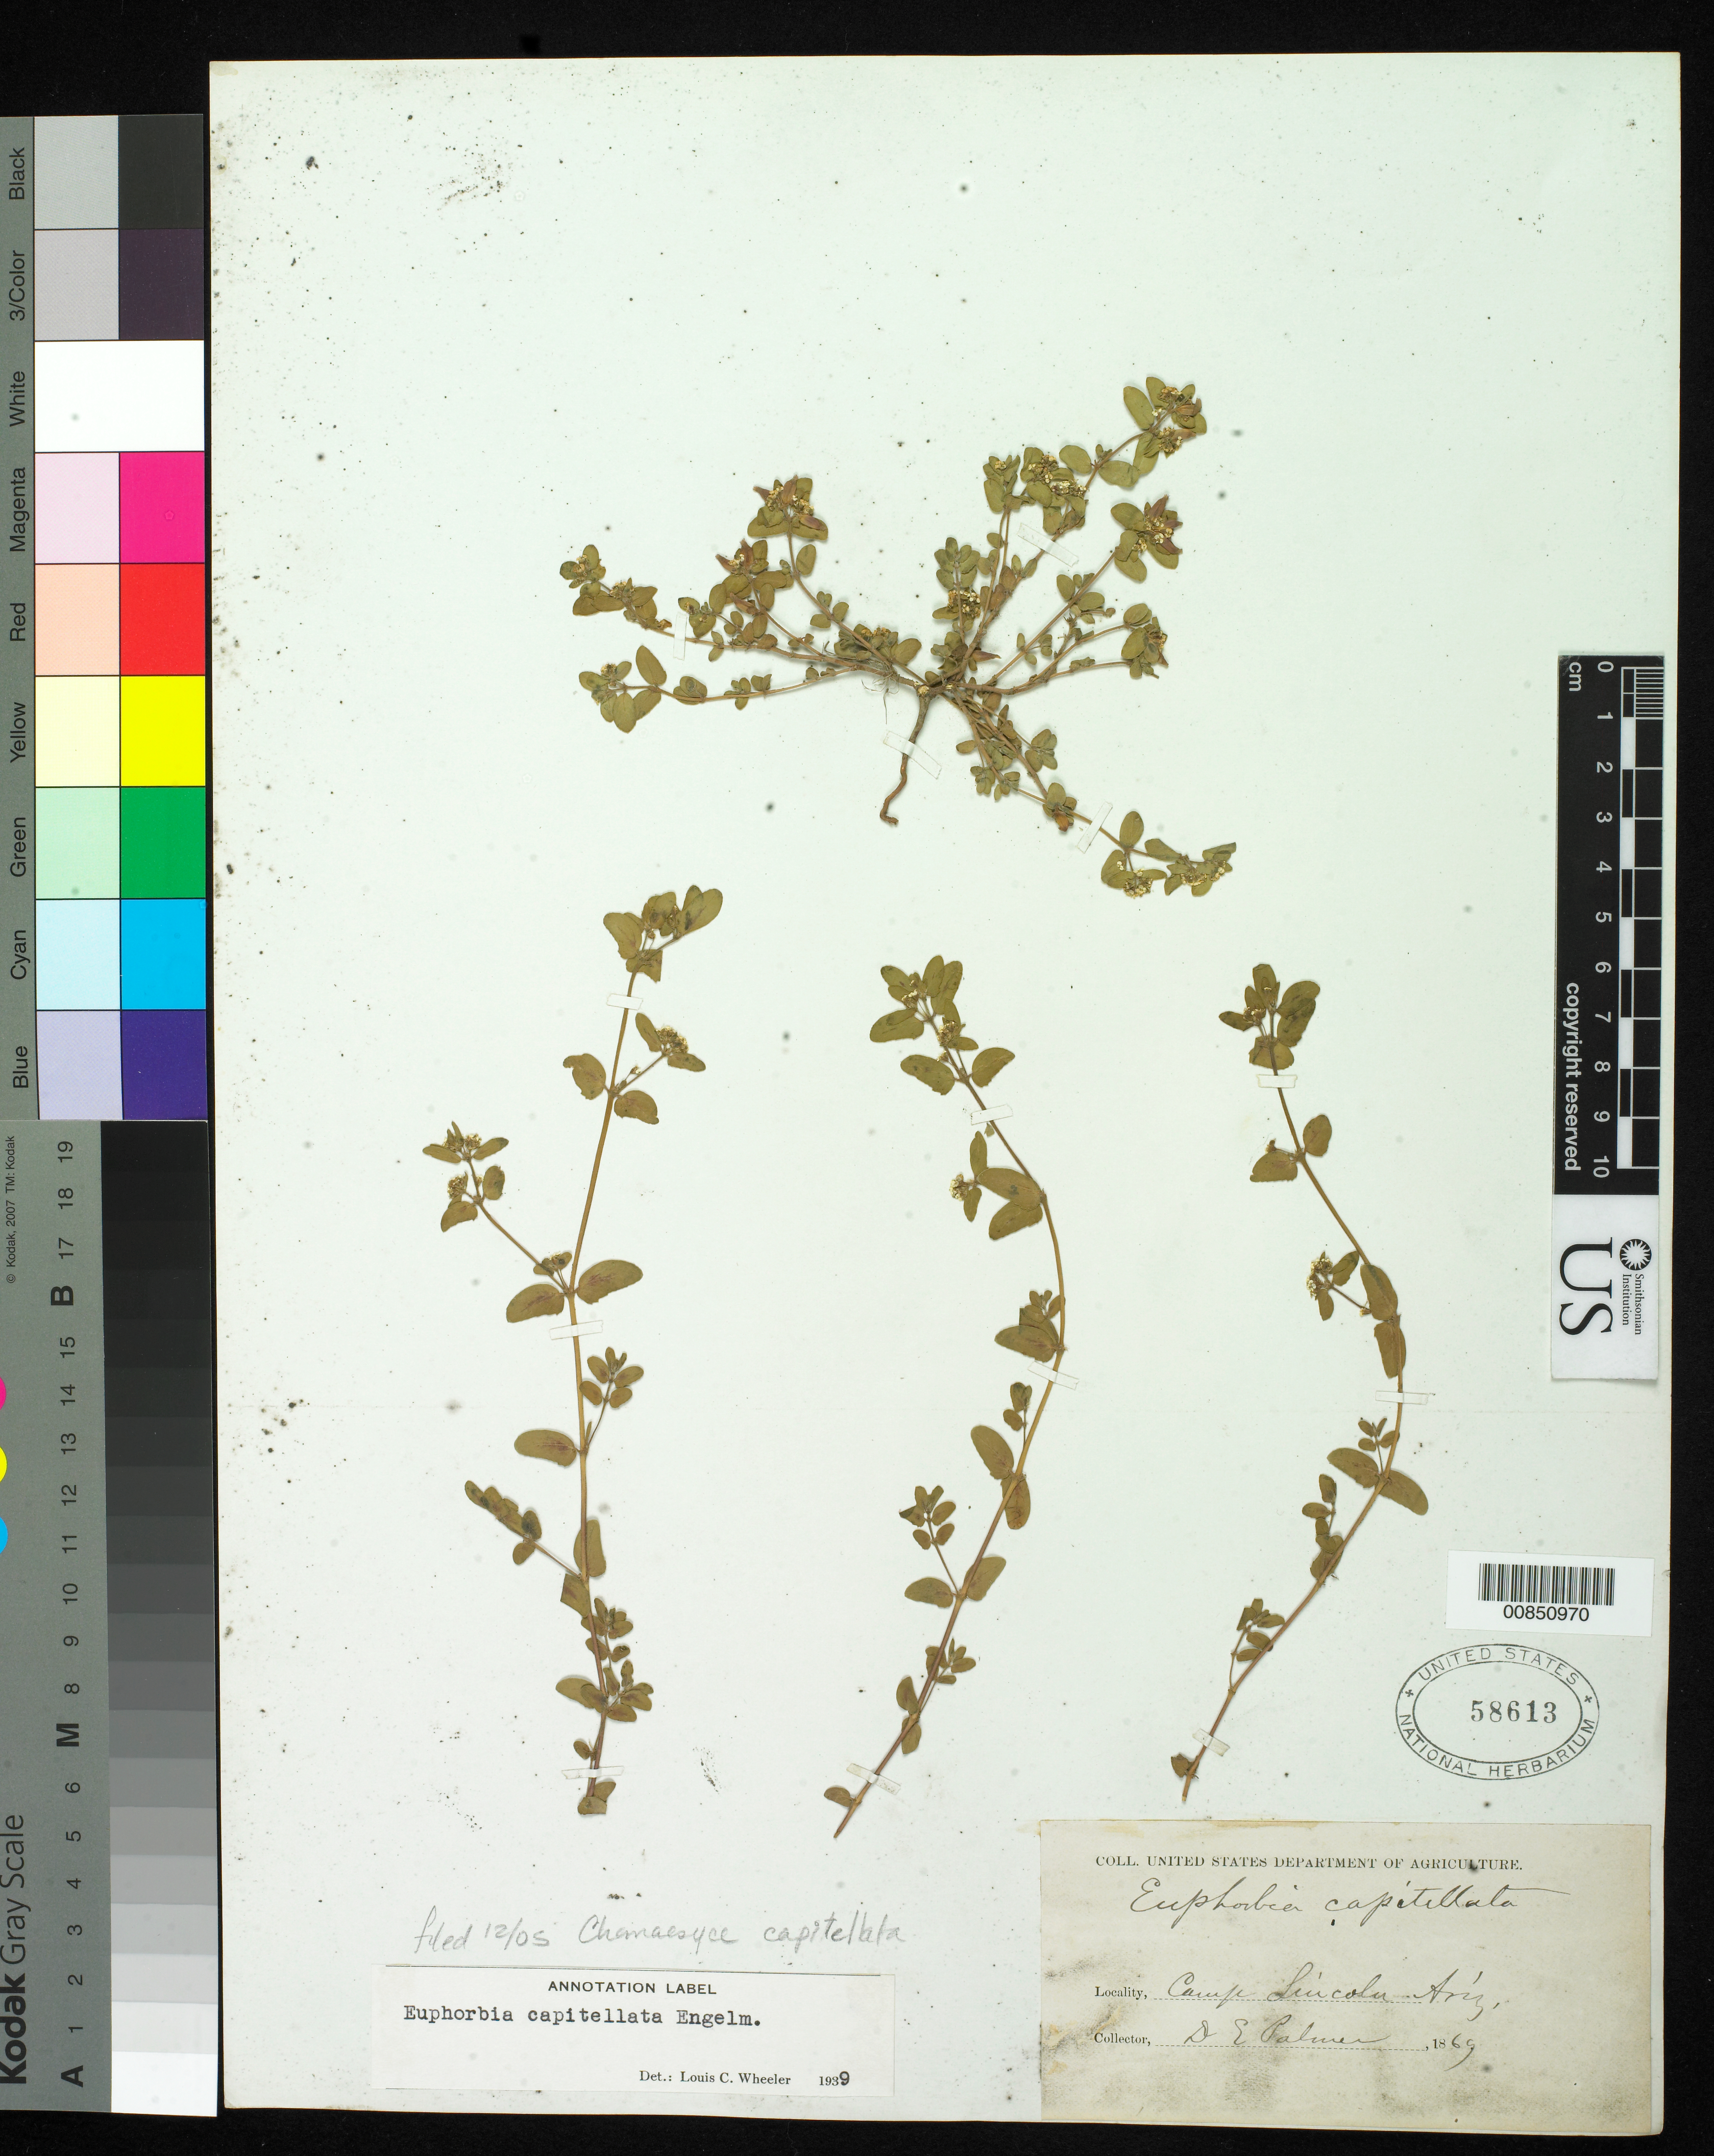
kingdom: Plantae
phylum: Tracheophyta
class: Magnoliopsida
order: Malpighiales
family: Euphorbiaceae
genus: Chamaesyce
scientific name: Chamaesyce capitellata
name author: (Engelm.) Millsp.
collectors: E. Palmer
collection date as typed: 1869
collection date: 1869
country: United States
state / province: Arizona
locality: Camp Lincoln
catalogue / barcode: US 58613